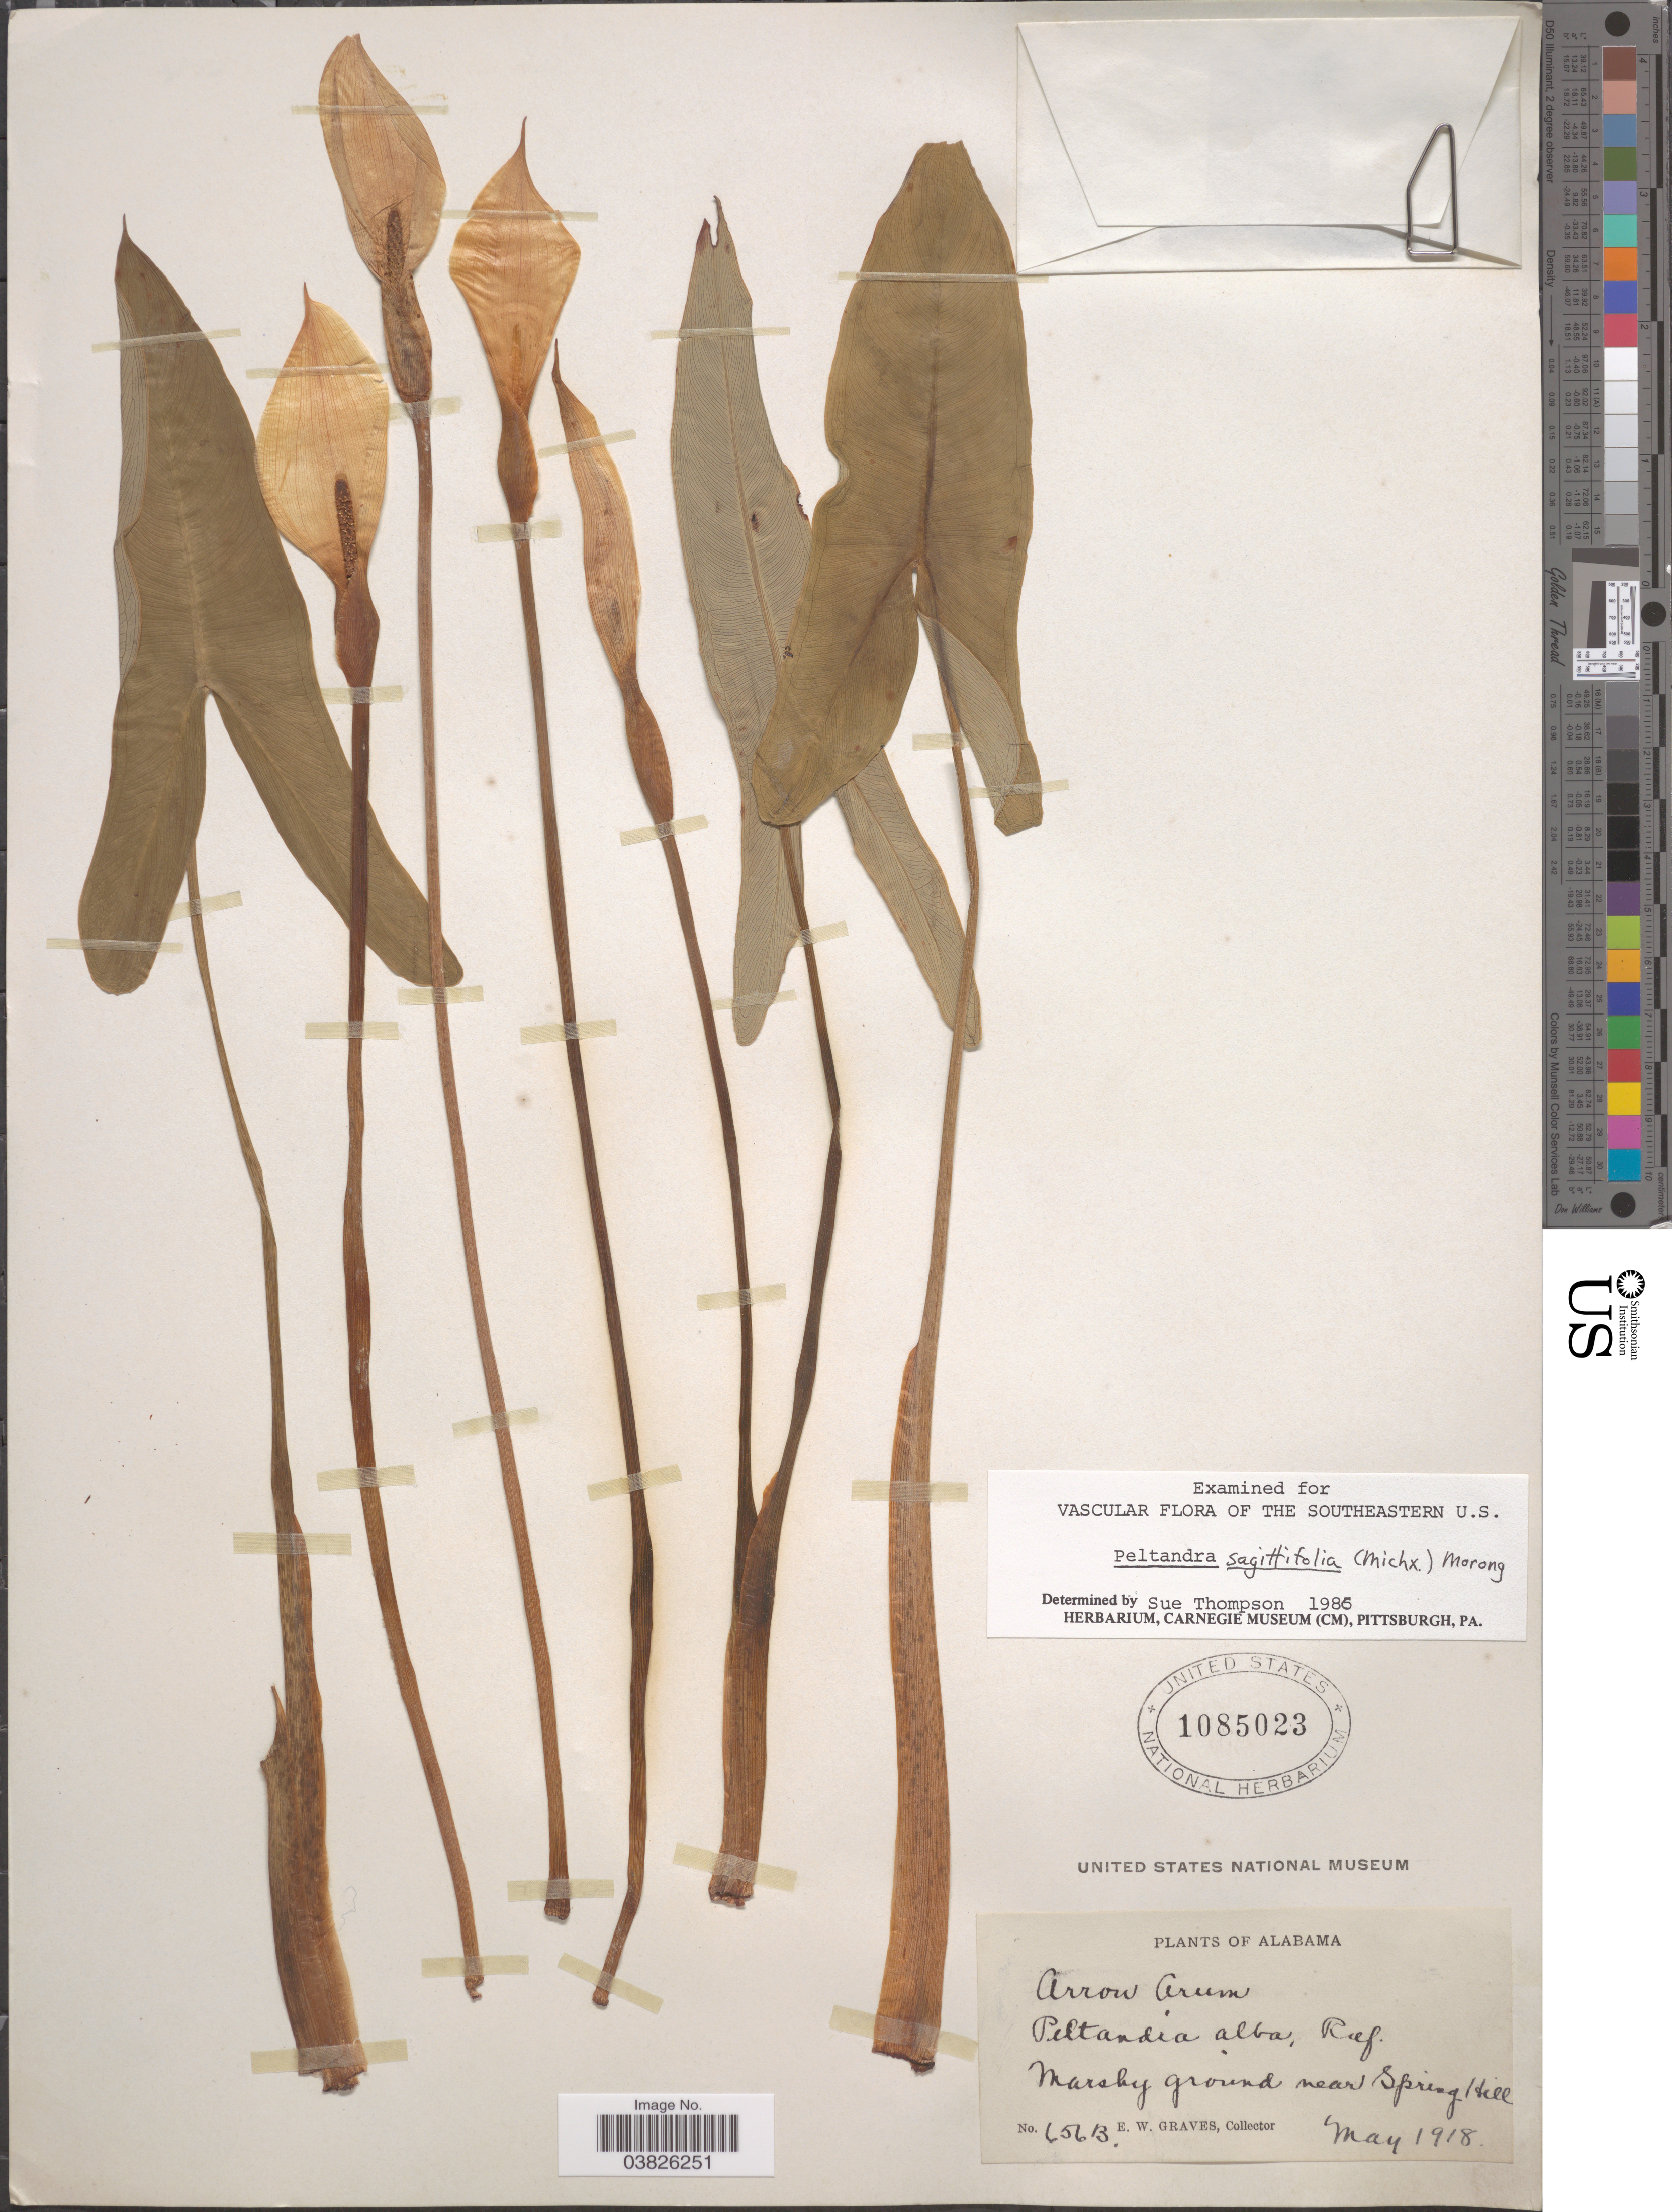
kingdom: Plantae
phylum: Tracheophyta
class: Liliopsida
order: Alismatales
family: Araceae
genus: Peltandra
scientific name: Peltandra sagittifolia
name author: (Michx.) Morong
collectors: E. Graves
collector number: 656B*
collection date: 1918-05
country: United States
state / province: Alabama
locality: Near Spring Hill.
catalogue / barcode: US 1085023